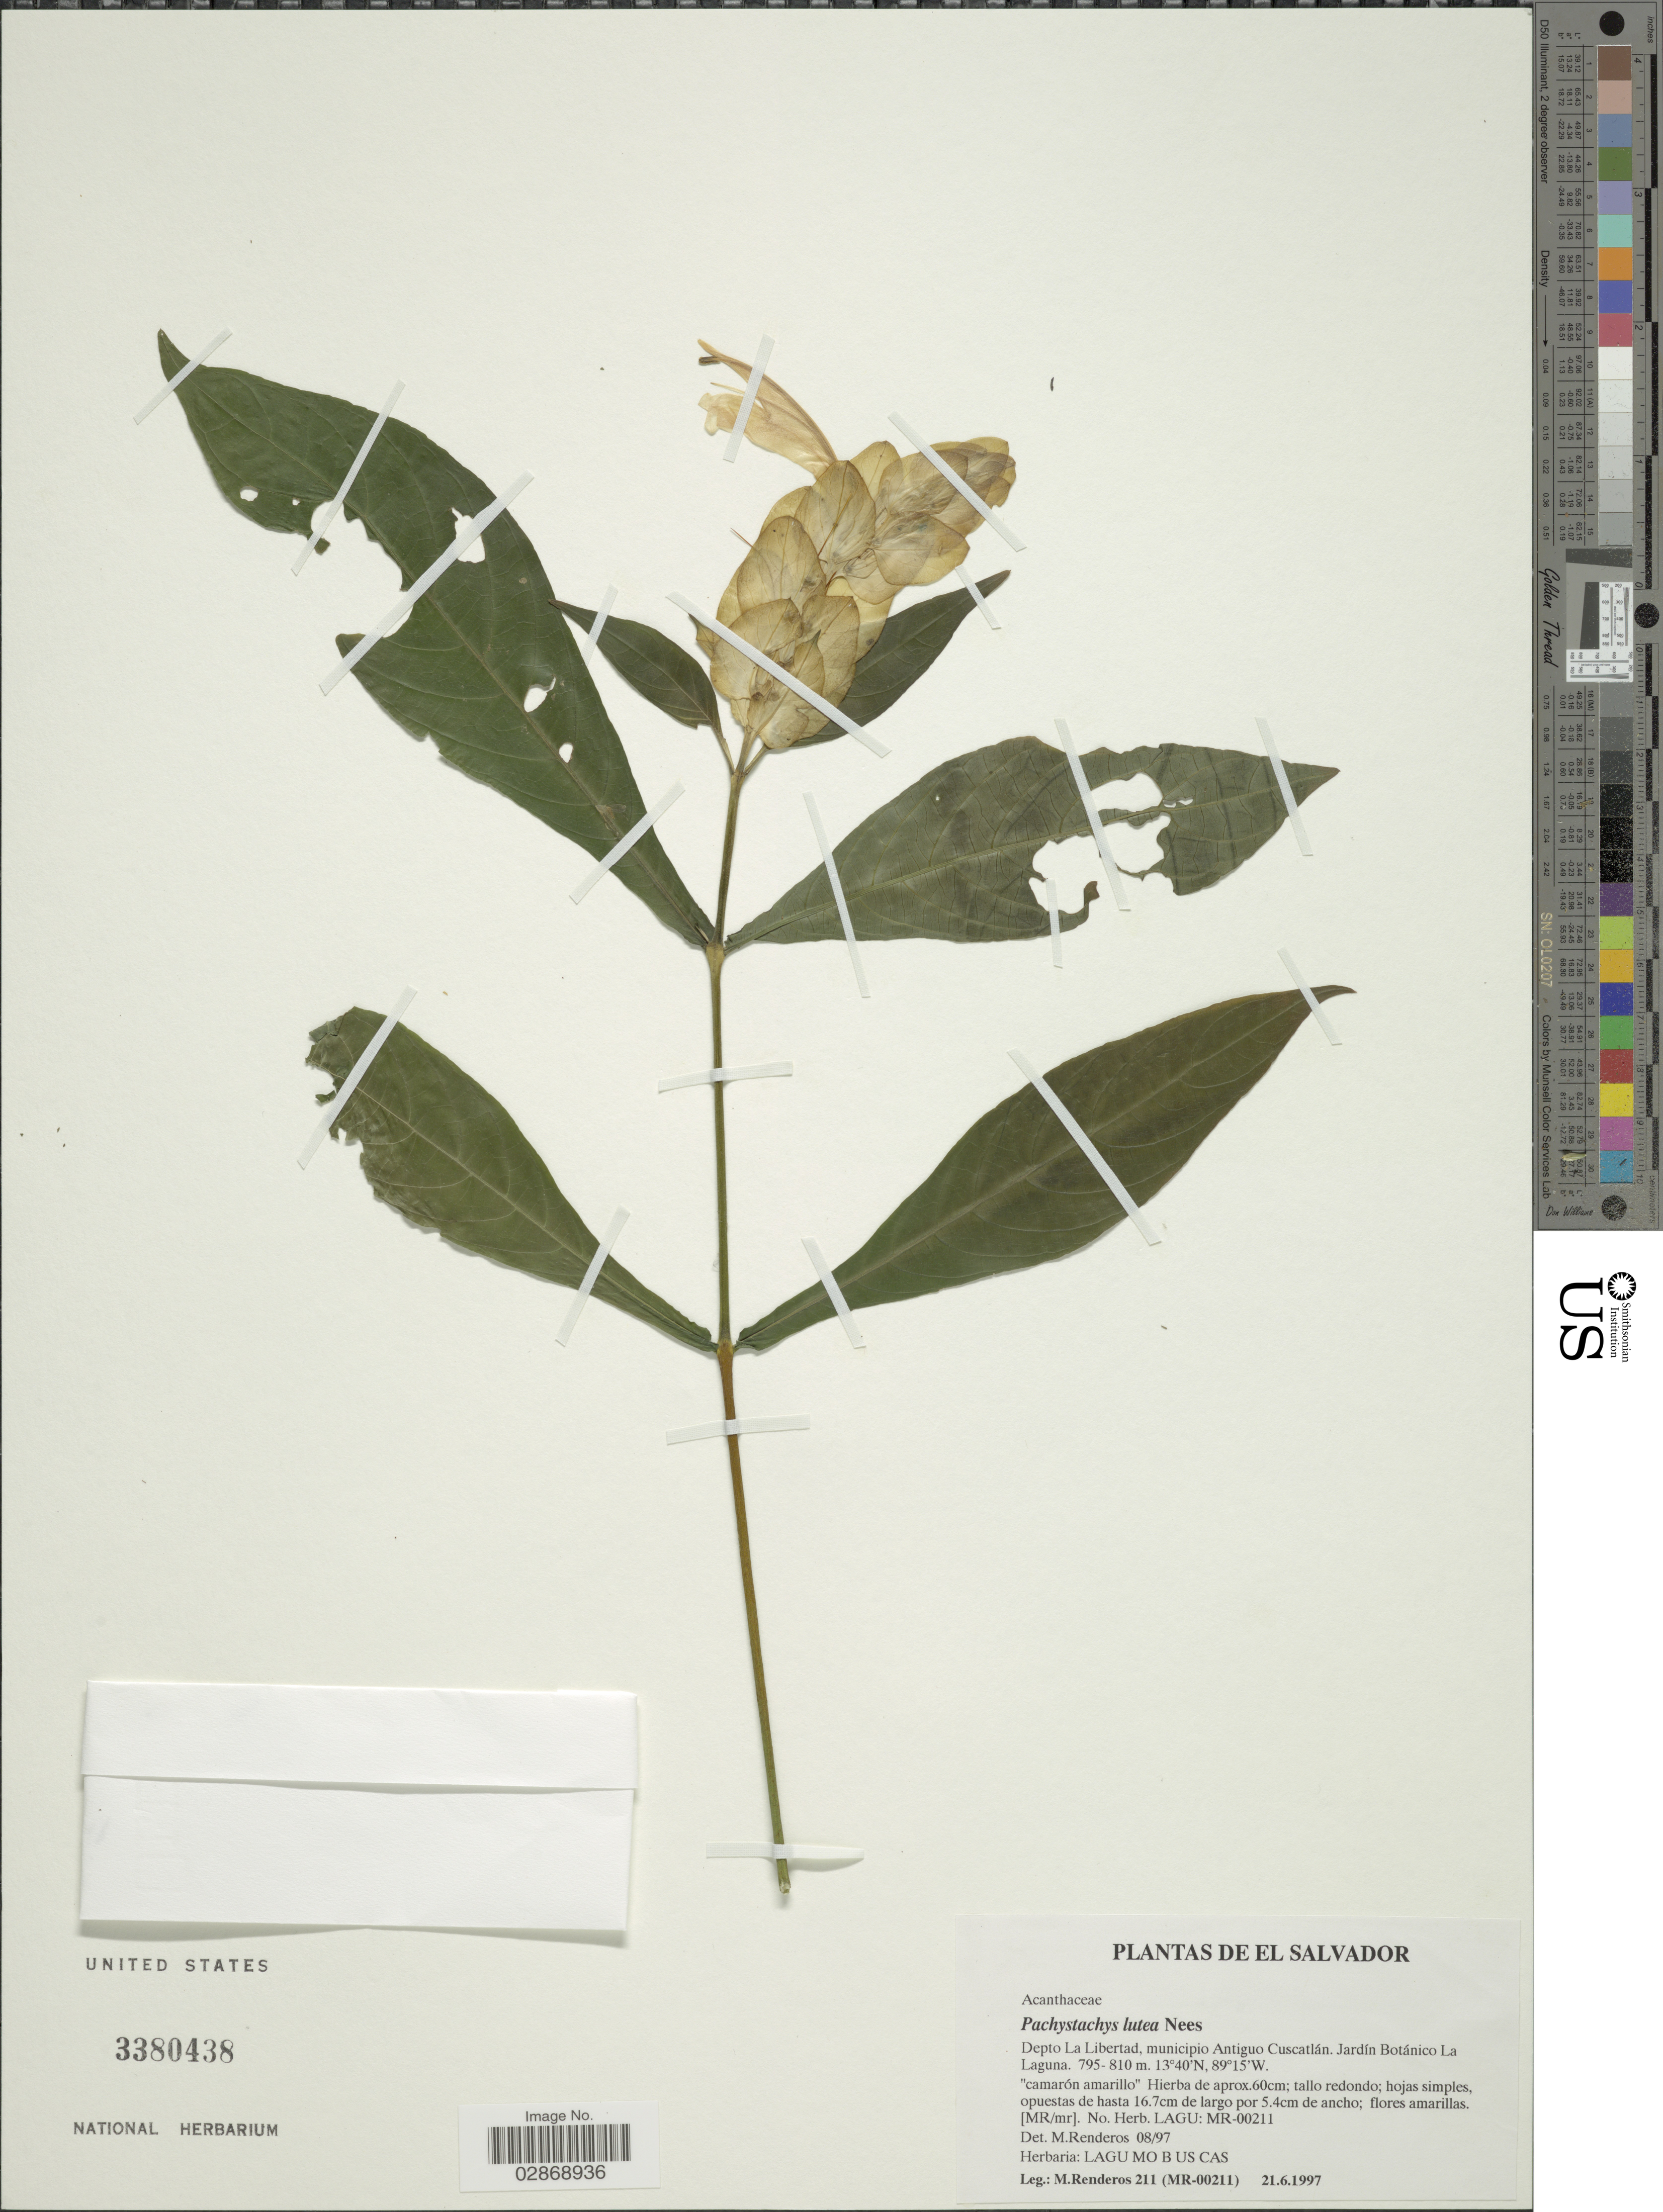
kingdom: Plantae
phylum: Tracheophyta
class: Magnoliopsida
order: Lamiales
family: Acanthaceae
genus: Pachystachys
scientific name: Pachystachys lutea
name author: Nees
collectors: M. Renderos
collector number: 211 (MR-00211)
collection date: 1997-06-21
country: El Salvador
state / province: La Libertad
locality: Depto La Libertad, municipio Antiguo Cuscatlán. Jardín Botánico La Laguna.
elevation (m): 795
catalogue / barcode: US 3380438